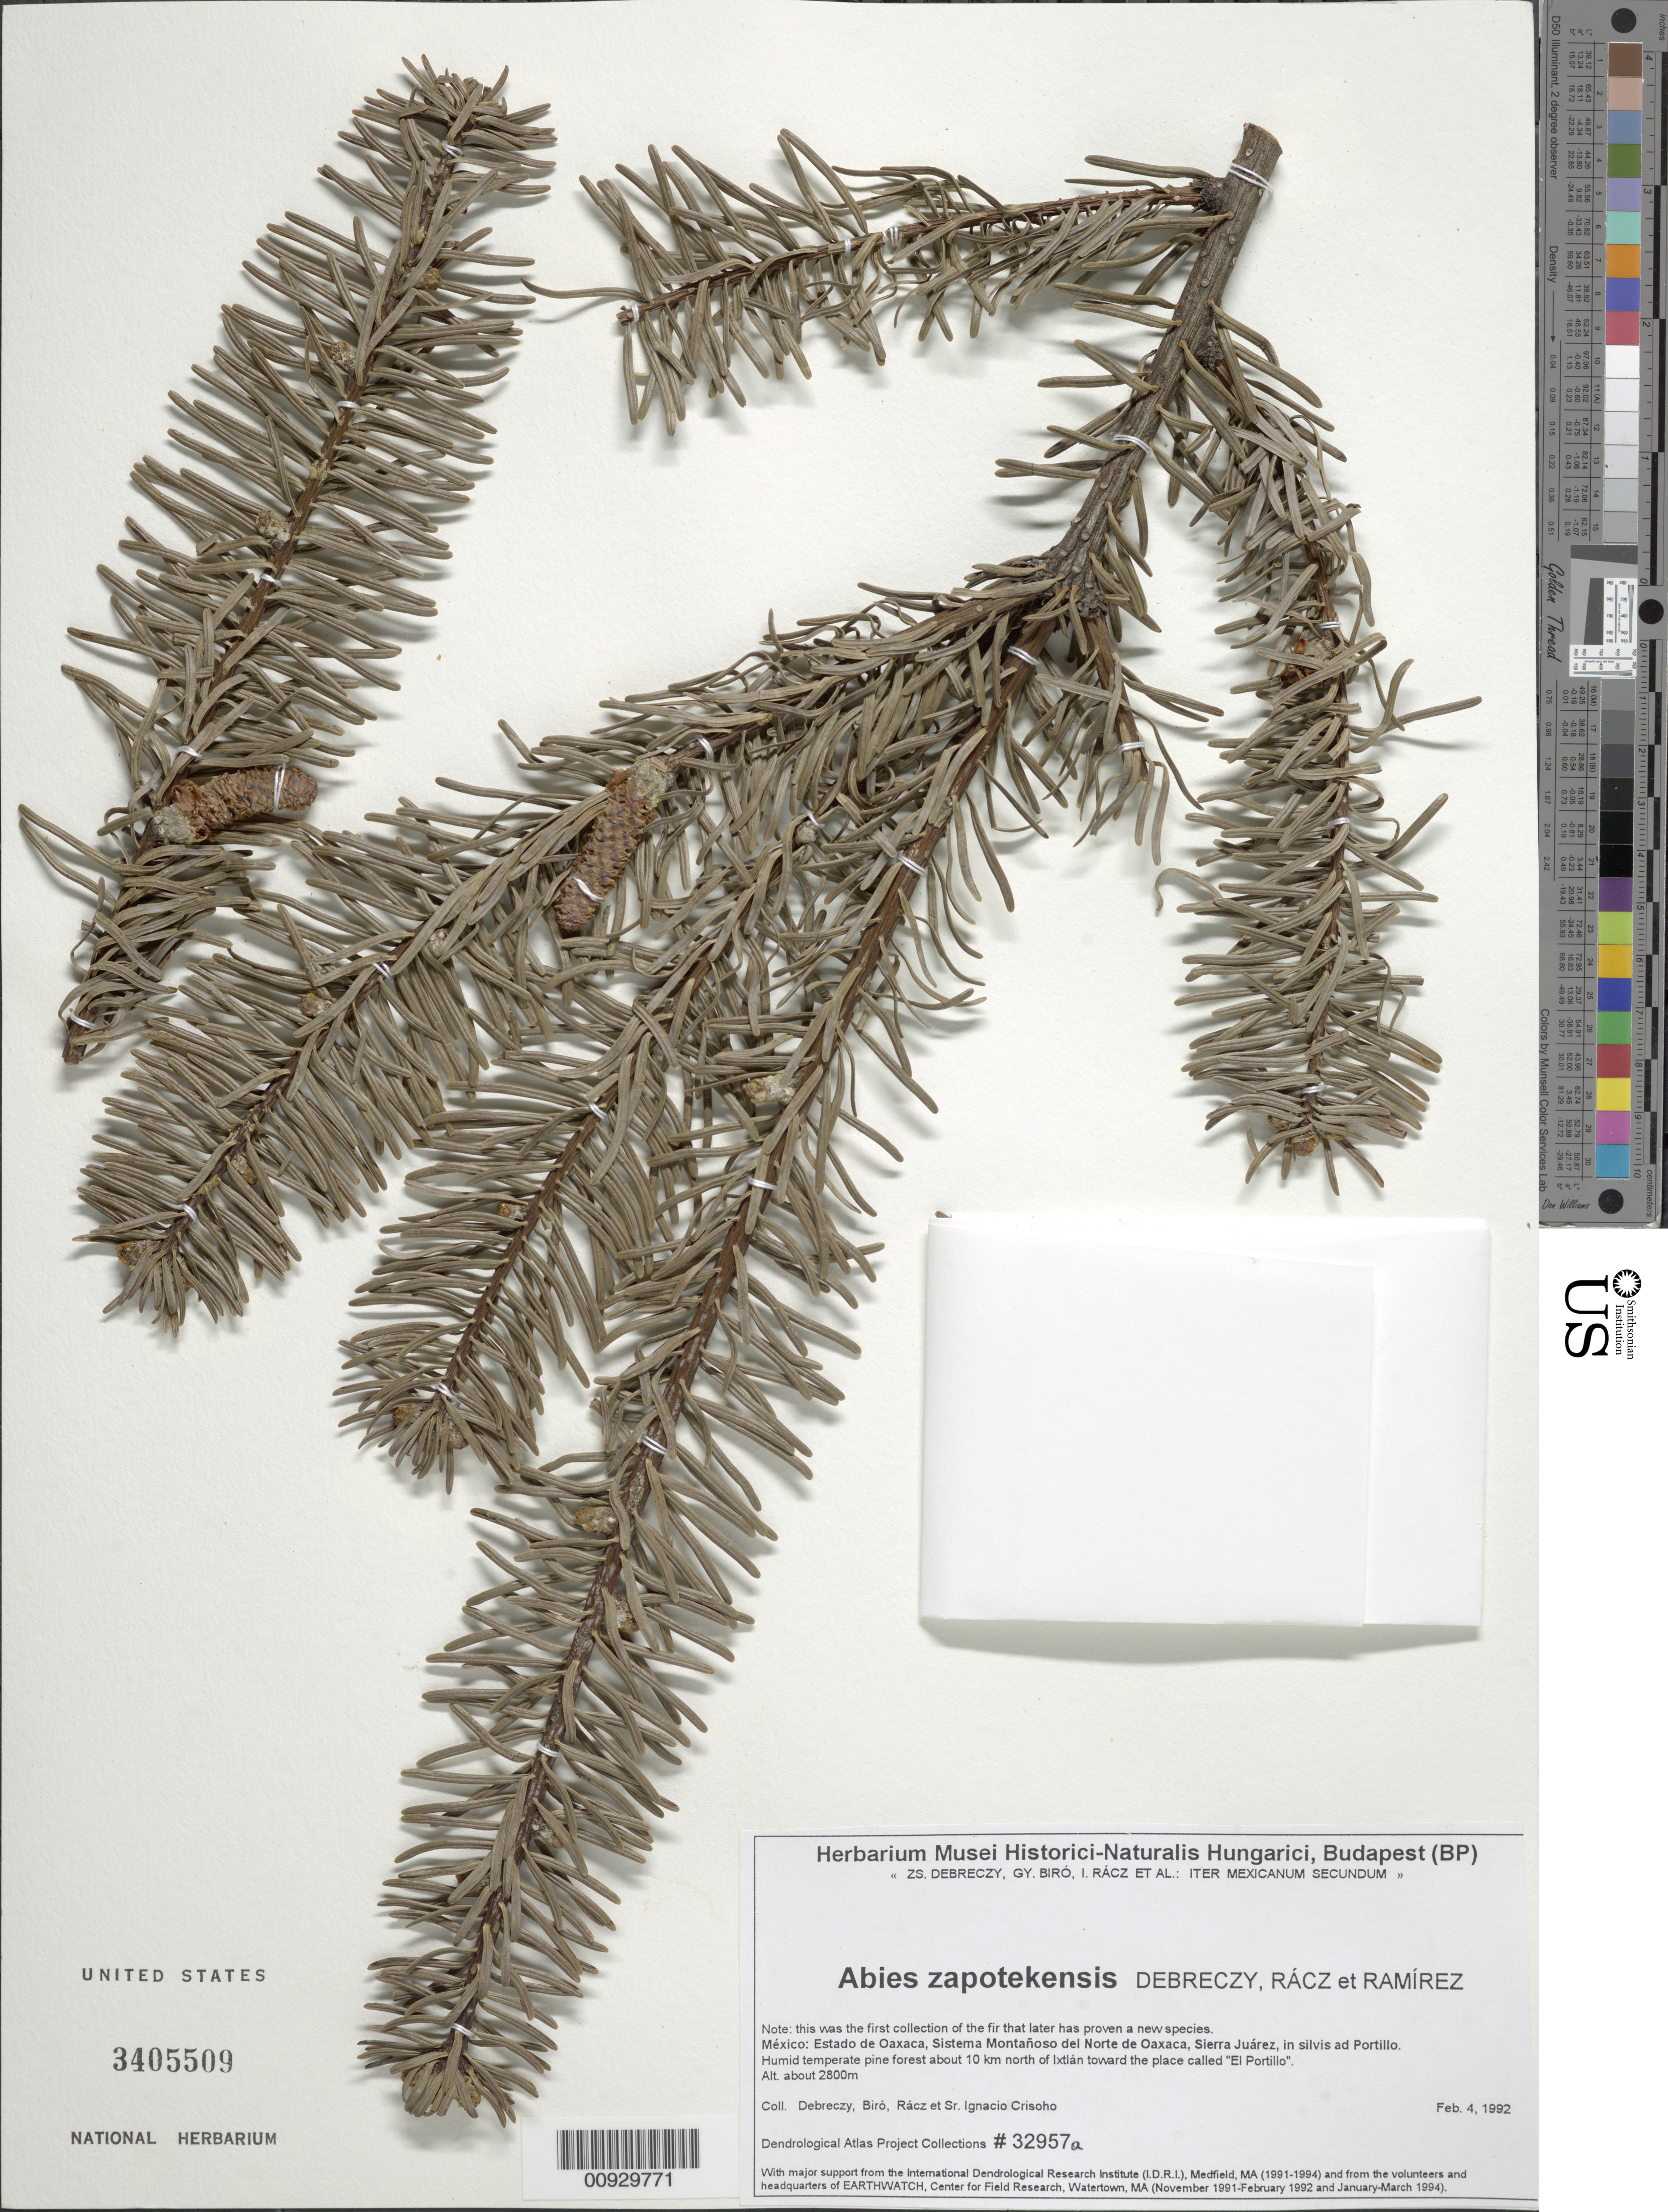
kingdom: Plantae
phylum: Tracheophyta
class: Pinopsida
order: Pinales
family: Pinaceae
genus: Abies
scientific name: Abies zapotekensis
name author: Debreczy et al.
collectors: Z. Debreczy, G. Biro, I. Rácz & Crisoho, I.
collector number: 32957 a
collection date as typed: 04 Feb 1992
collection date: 1992-02-04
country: Mexico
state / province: Oaxaca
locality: About 10 Km north of Ixtlán toward the place called "El Portillo". Sistema Montañoso del Norte de Oaxaca, Sierra Juárez.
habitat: Humid temperate pine forest.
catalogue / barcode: US 3405509